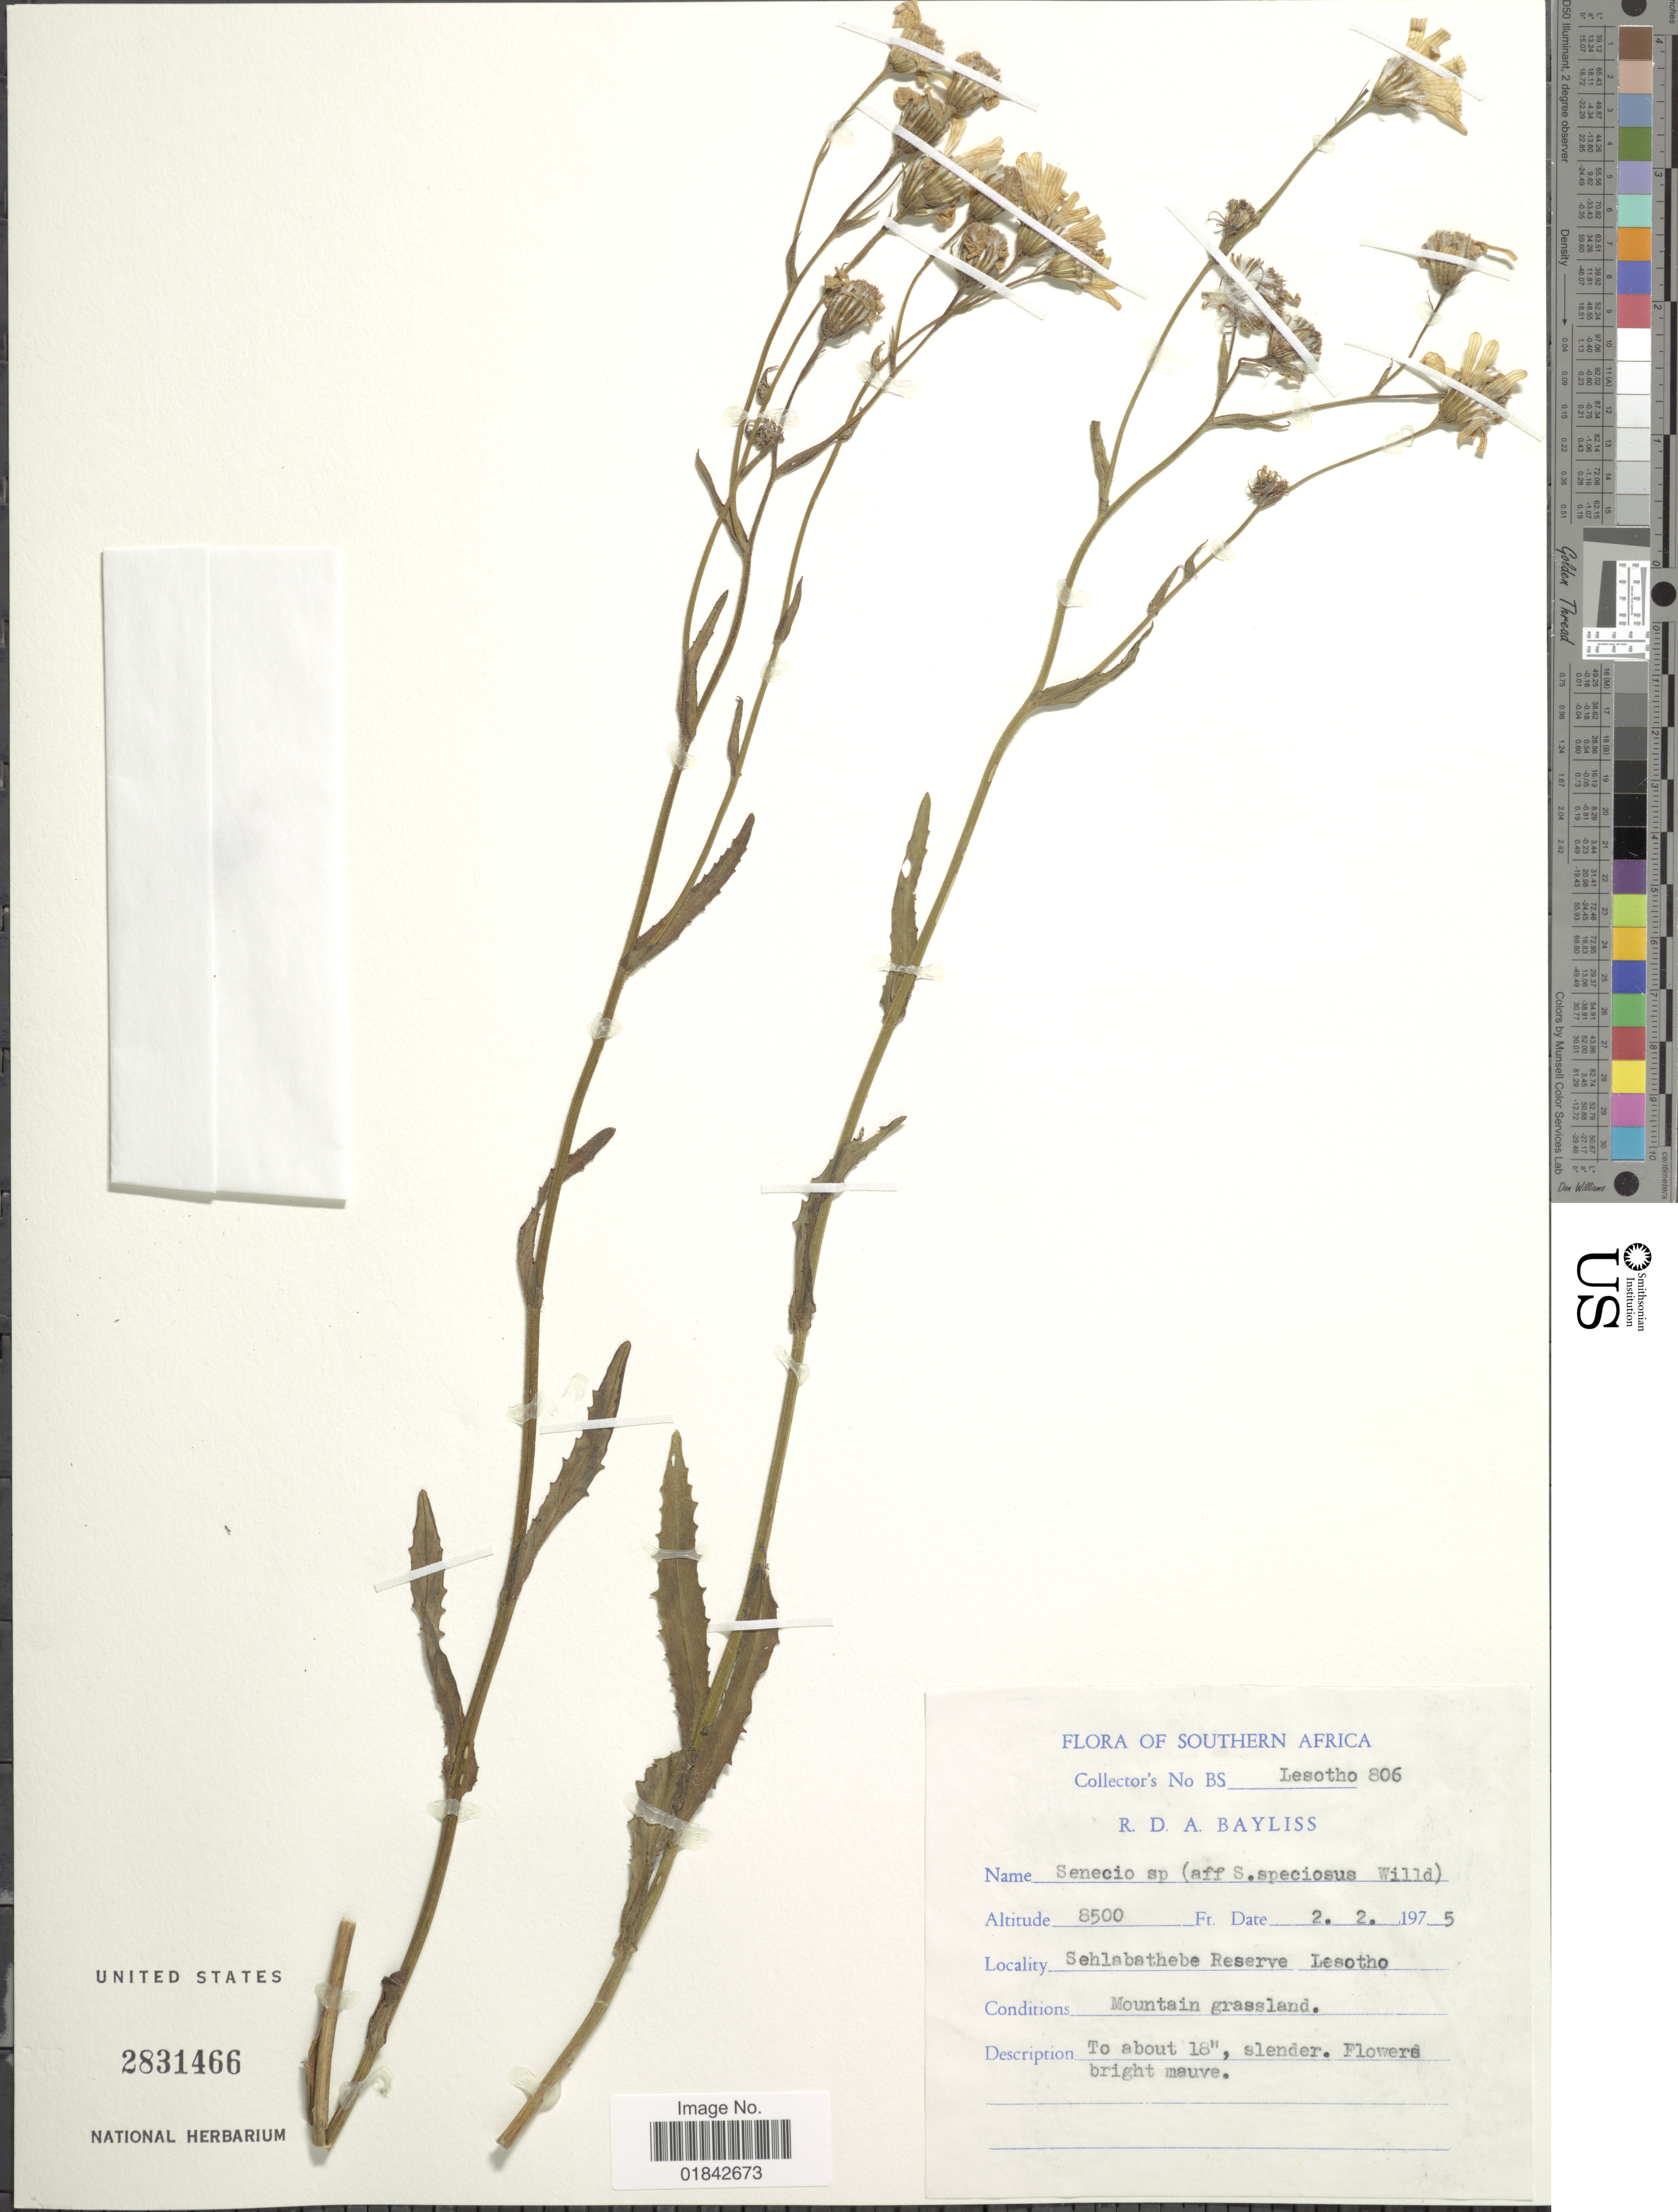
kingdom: Plantae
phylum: Tracheophyta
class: Magnoliopsida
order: Asterales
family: Asteraceae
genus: Senecio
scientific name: Senecio speciosus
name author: Willd.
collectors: R. Bayliss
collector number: BS806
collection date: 1975-02-02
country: Lesotho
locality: Sehlabathebe Reserve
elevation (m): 2591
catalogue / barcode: US 2831466